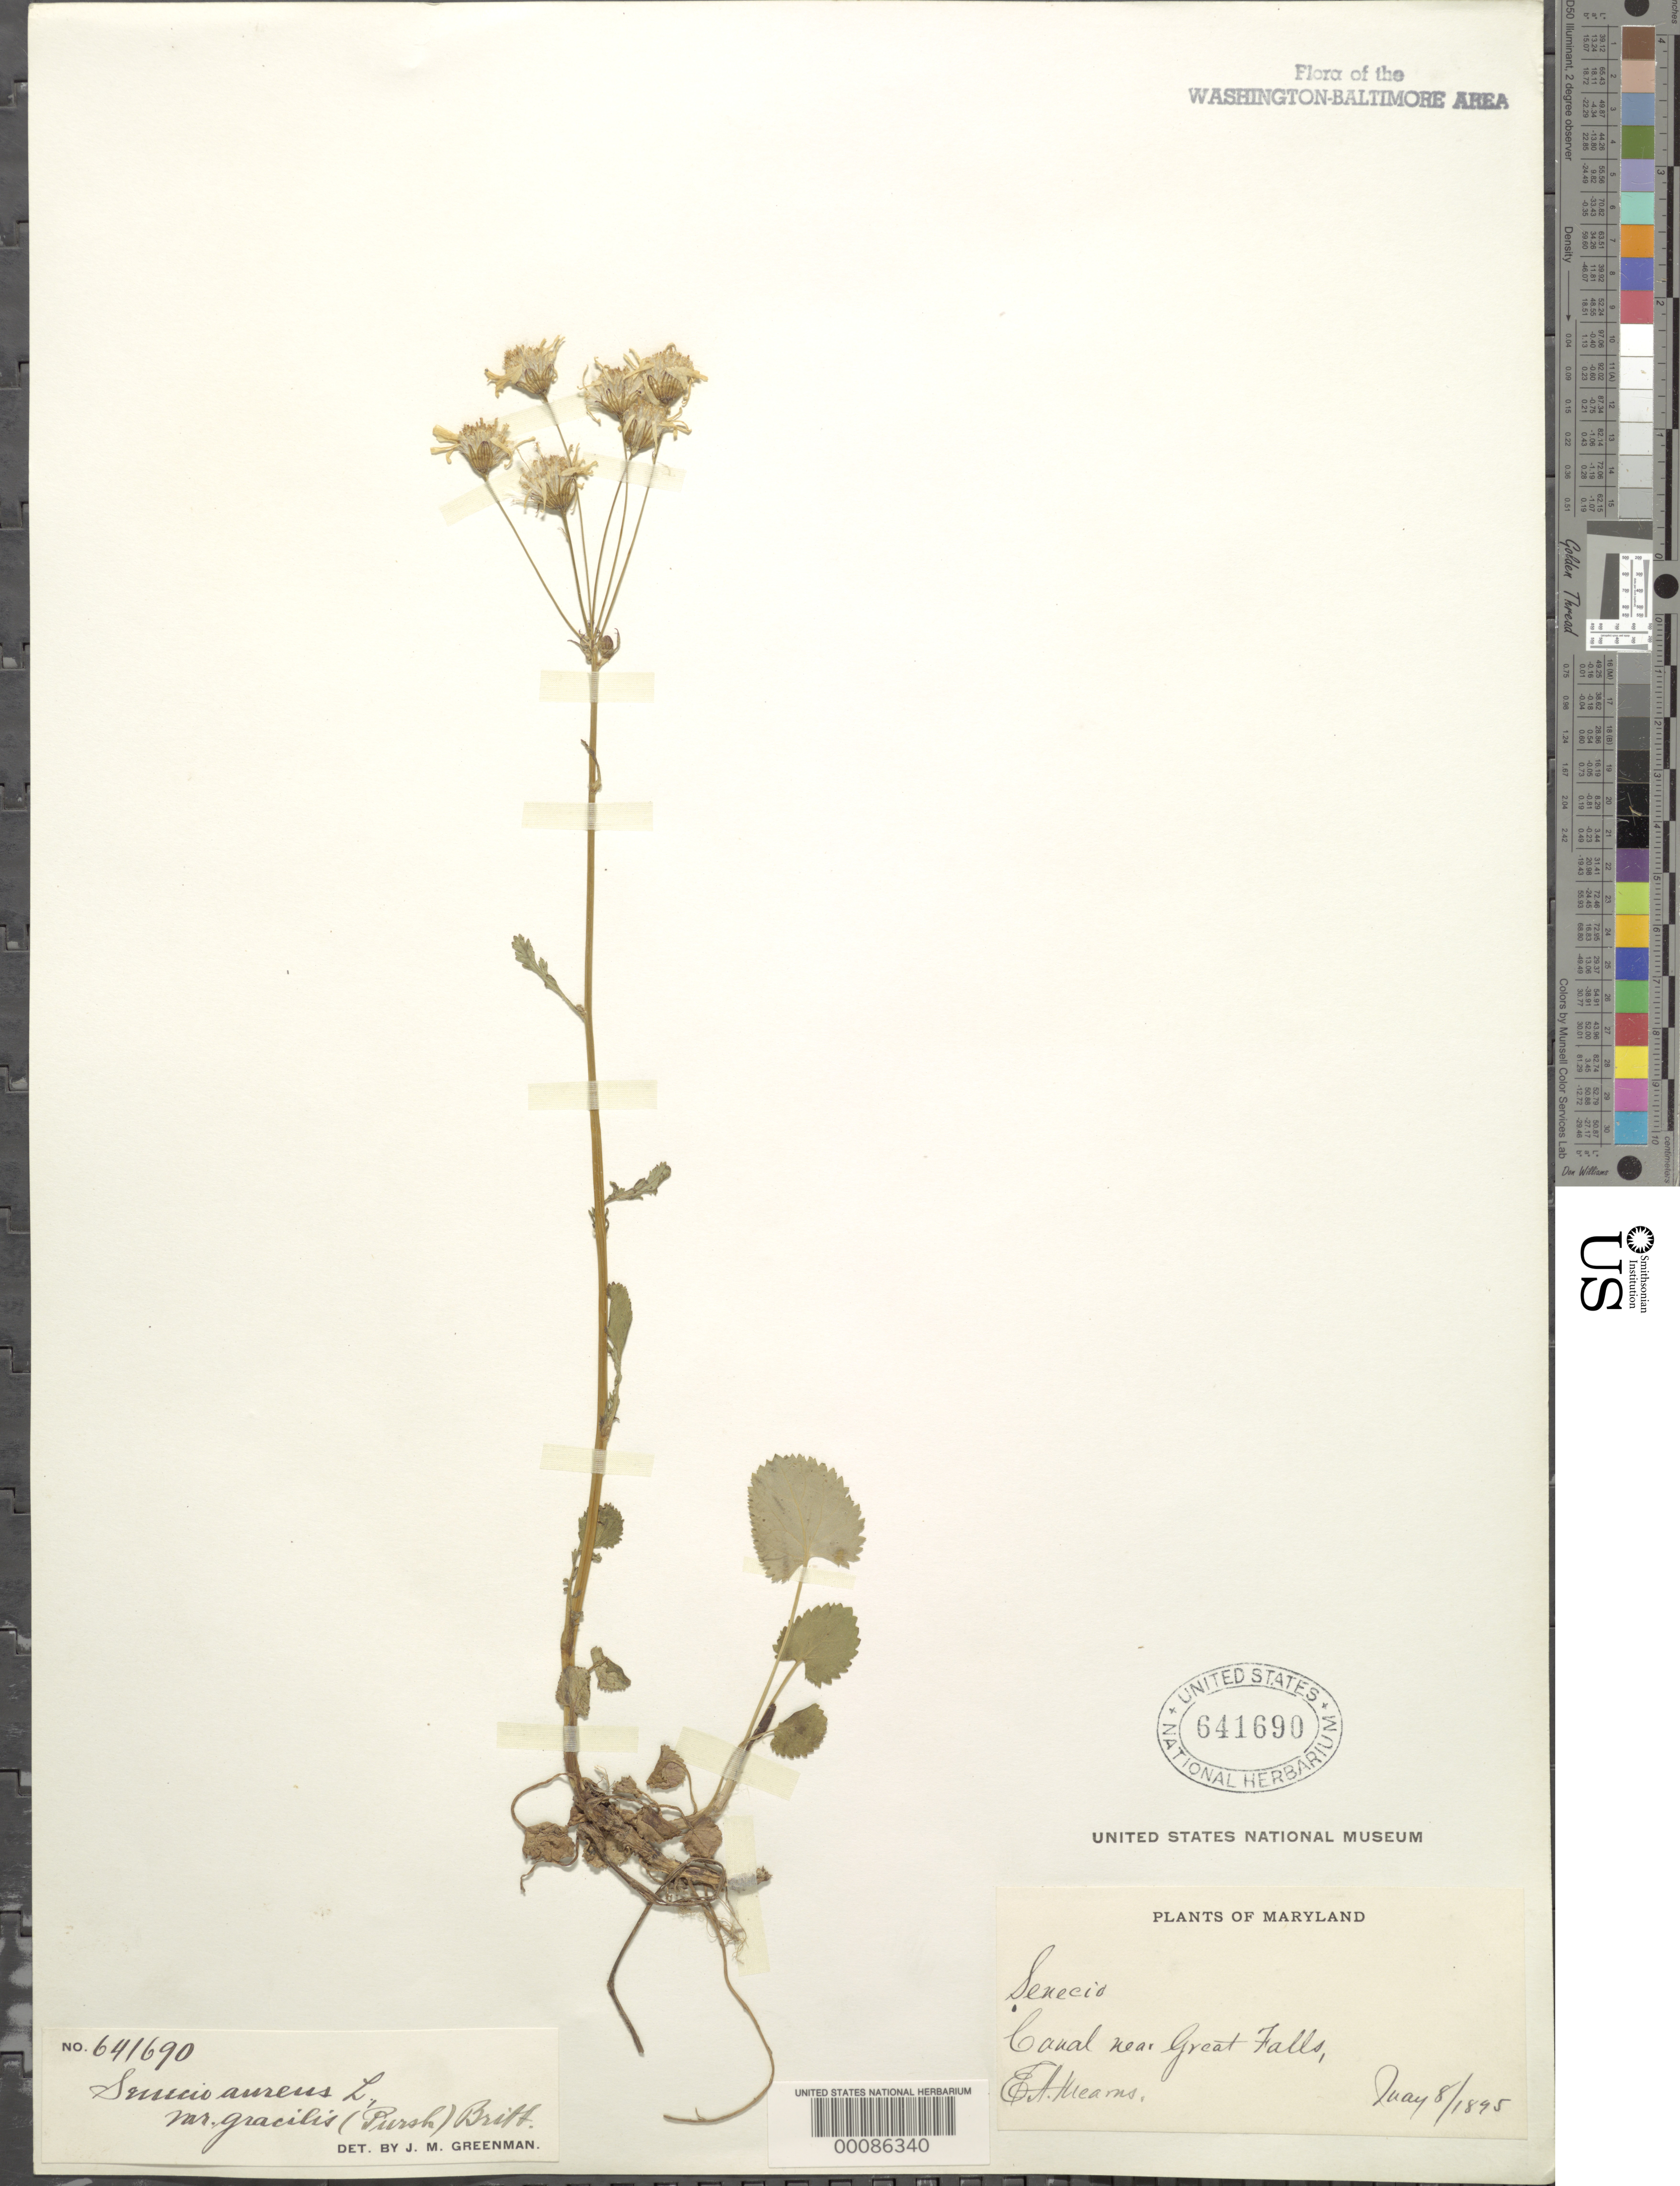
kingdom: Plantae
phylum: Tracheophyta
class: Magnoliopsida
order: Asterales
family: Asteraceae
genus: Packera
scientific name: Packera aurea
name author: (L.) Á. Löve & D. Löve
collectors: E. A. Mearns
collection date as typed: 08 May 1895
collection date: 1895-05-08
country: United States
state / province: Maryland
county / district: Montgomery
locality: Canal near Great Falls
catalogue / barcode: US 641690